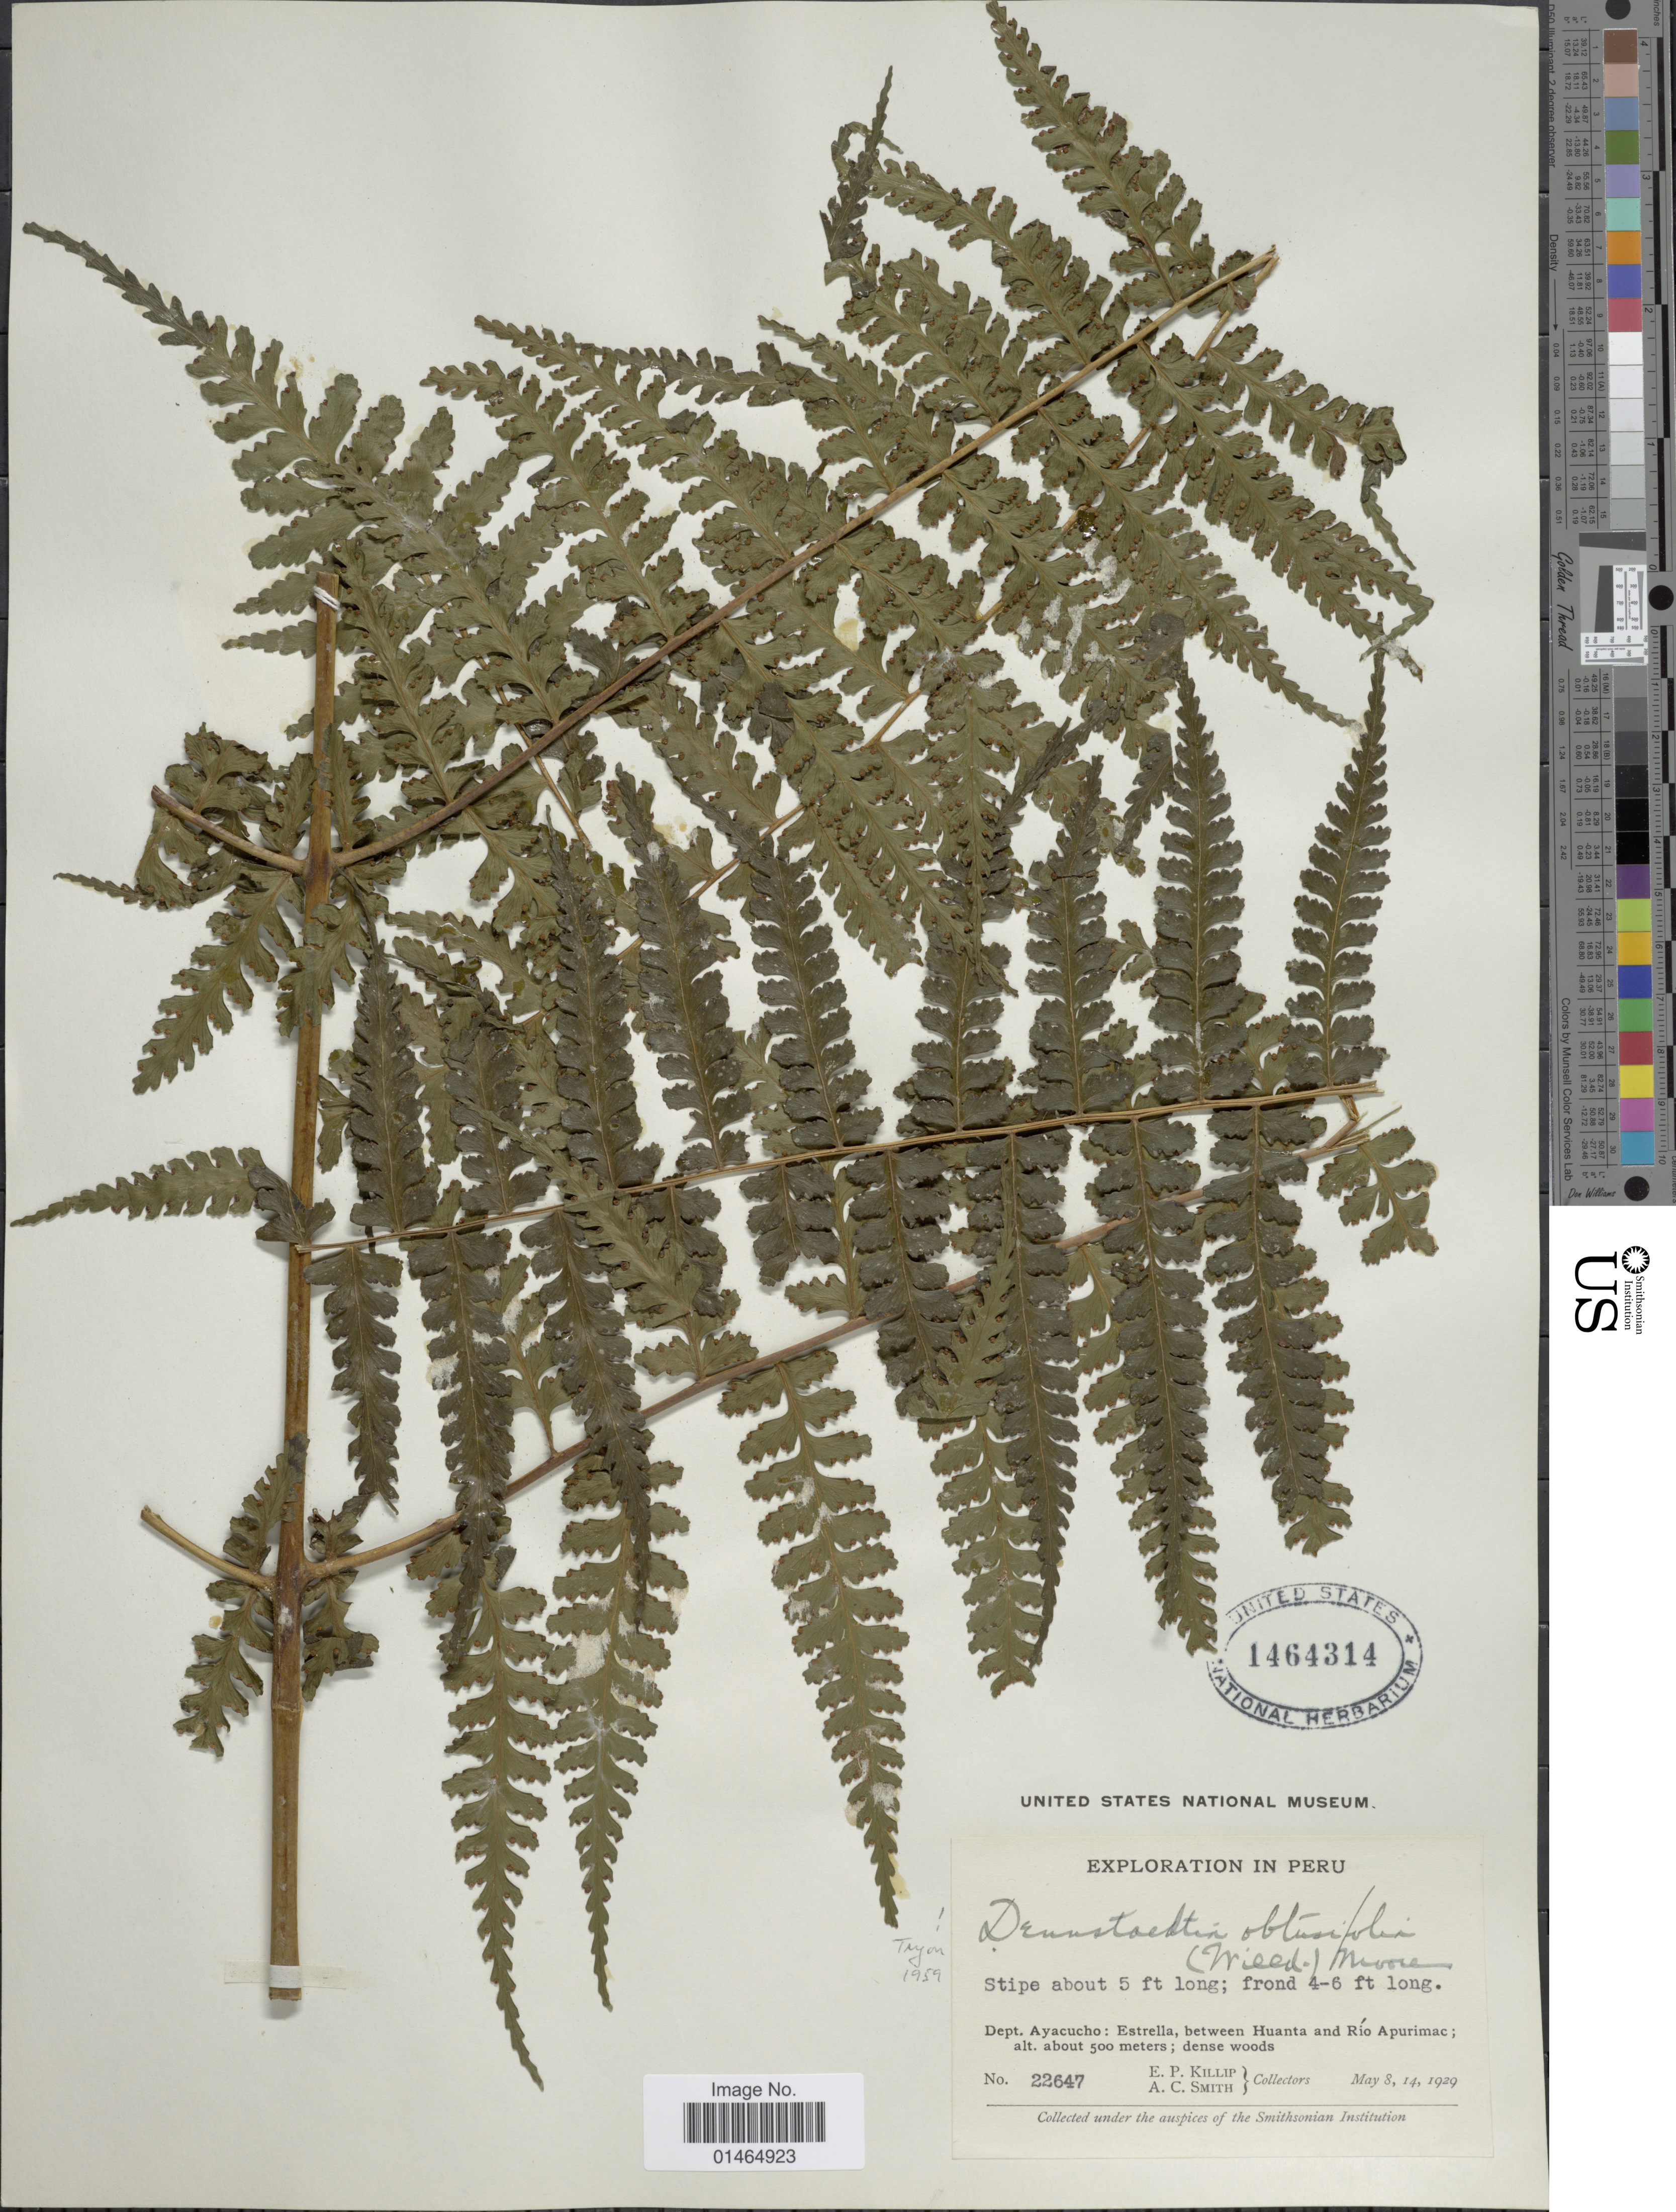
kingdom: Plantae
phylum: Tracheophyta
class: Polypodiopsida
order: Polypodiales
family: Dennstaedtiaceae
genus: Dennstaedtia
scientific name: Dennstaedtia obtusifolia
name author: (Willd.) T. Moore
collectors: E. P. Killip & A. C. Smith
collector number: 22647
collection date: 1929-05-08/1929-05-14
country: Peru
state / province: Ayacucho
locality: Estrella, between Huanta and Río Apurimac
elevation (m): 500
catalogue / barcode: US 1464314